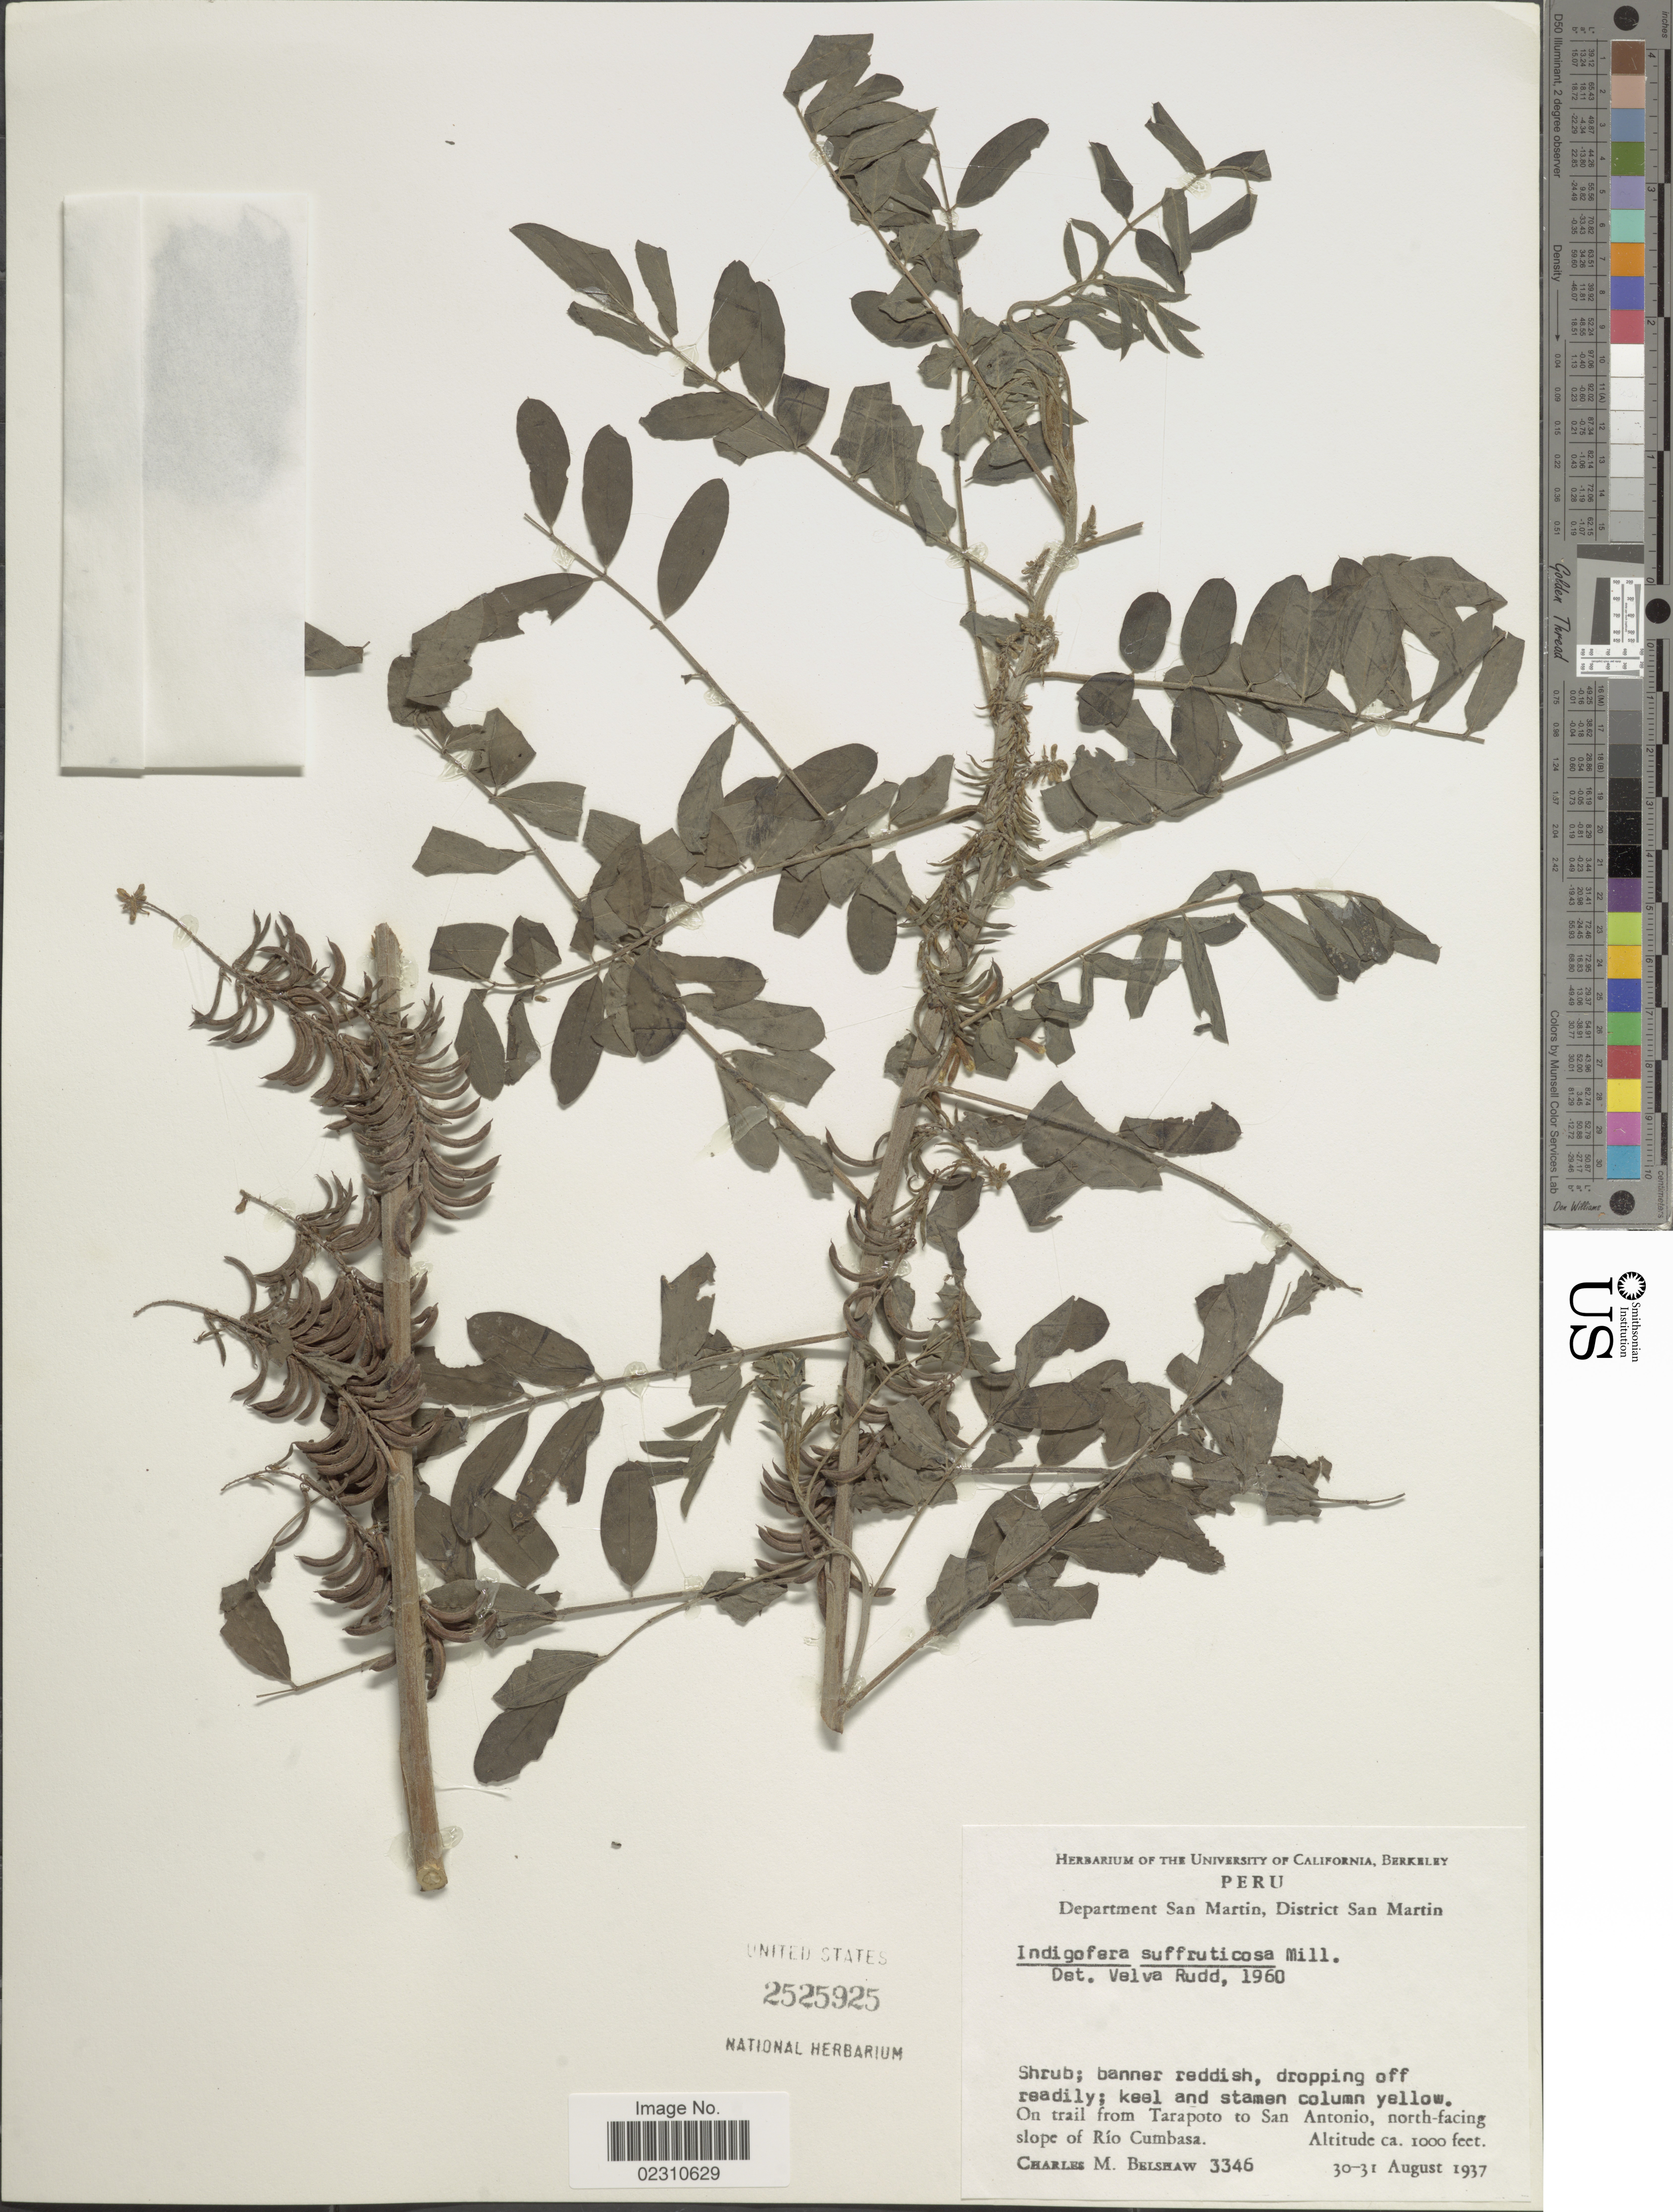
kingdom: Plantae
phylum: Tracheophyta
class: Magnoliopsida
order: Fabales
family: Fabaceae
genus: Indigofera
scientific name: Indigofera suffruticosa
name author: Mill.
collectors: C. Shaw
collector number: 3346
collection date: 1937-08-30/1937-08-31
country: Peru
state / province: San Martín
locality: Department San Martin, District San Martin, On trail from tarapoto to San Anatonio, north facing slope of Rio Cumbasa.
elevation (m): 305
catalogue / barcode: US 2525925